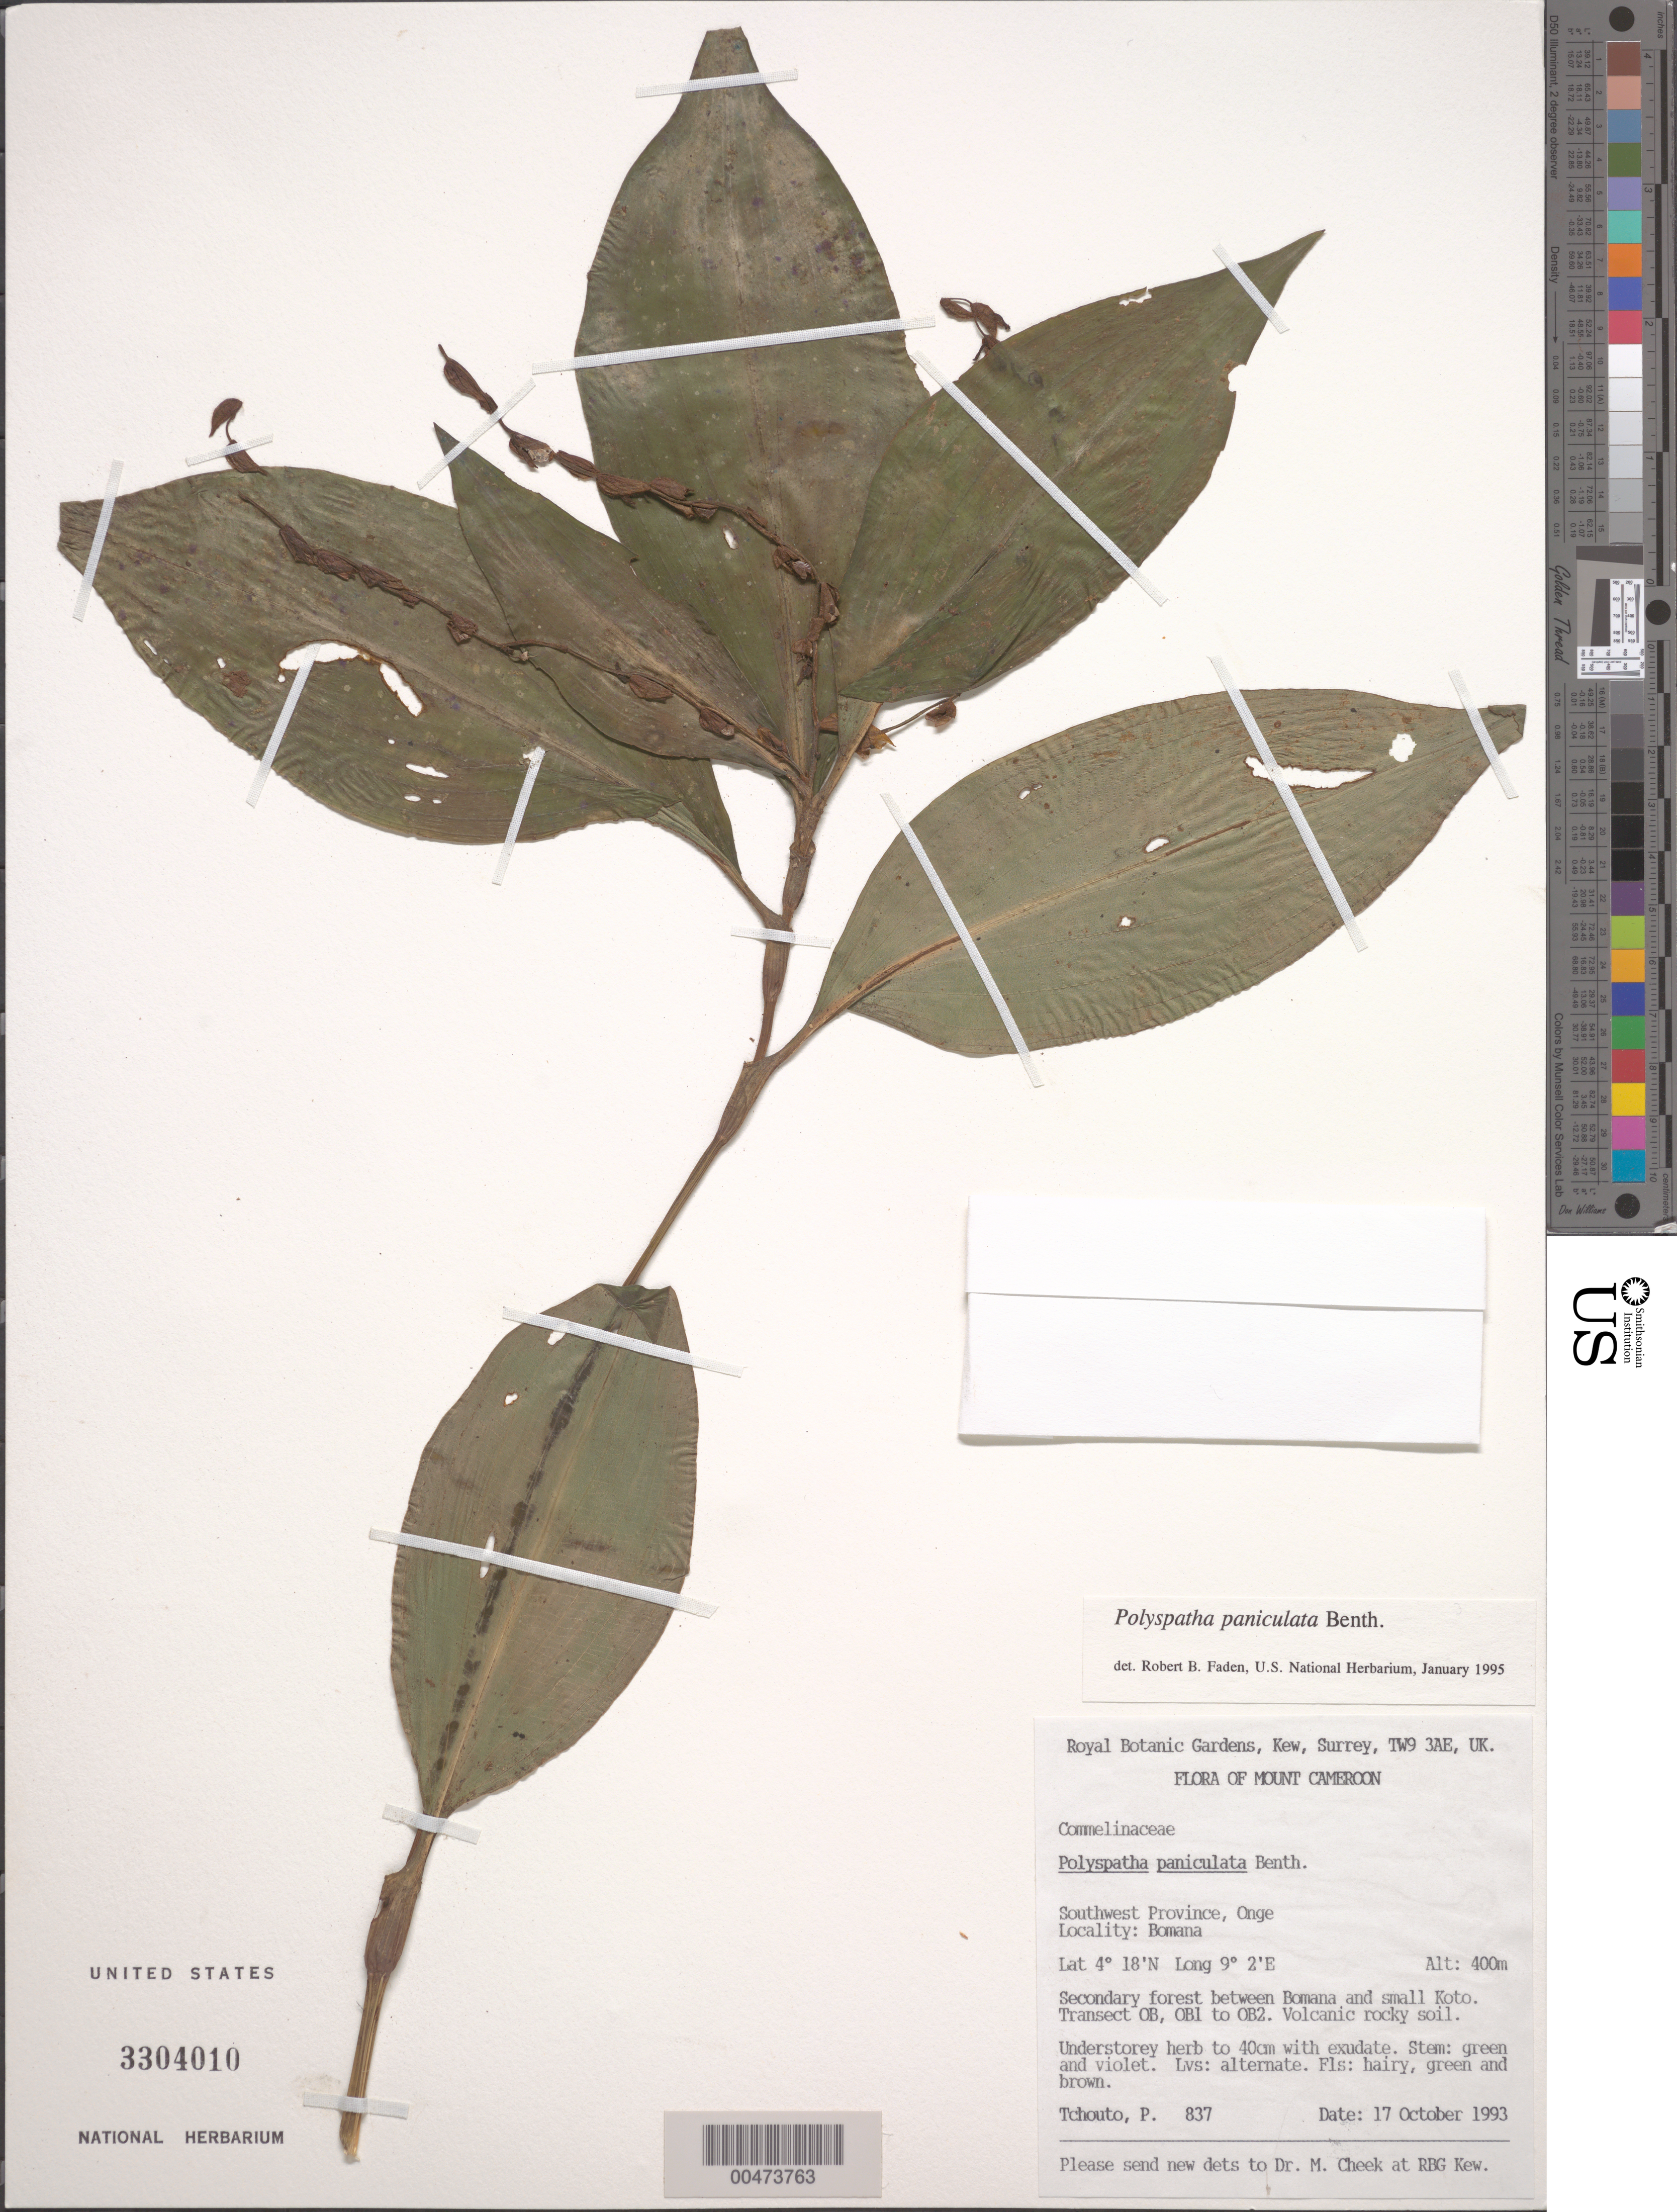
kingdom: Plantae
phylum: Tracheophyta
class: Liliopsida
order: Commelinales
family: Commelinaceae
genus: Polyspatha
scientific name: Polyspatha paniculata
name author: Benth.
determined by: Faden, Robert B., (US), Smithsonian Institution - National Museum of Natural History (UNITED STATES)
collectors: P. Tchouto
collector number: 837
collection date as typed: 17 Oct 1993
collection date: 1993-10-17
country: Cameroon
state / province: Sud-Ouest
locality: Onge, bomana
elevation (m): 400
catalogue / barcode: US 3304010